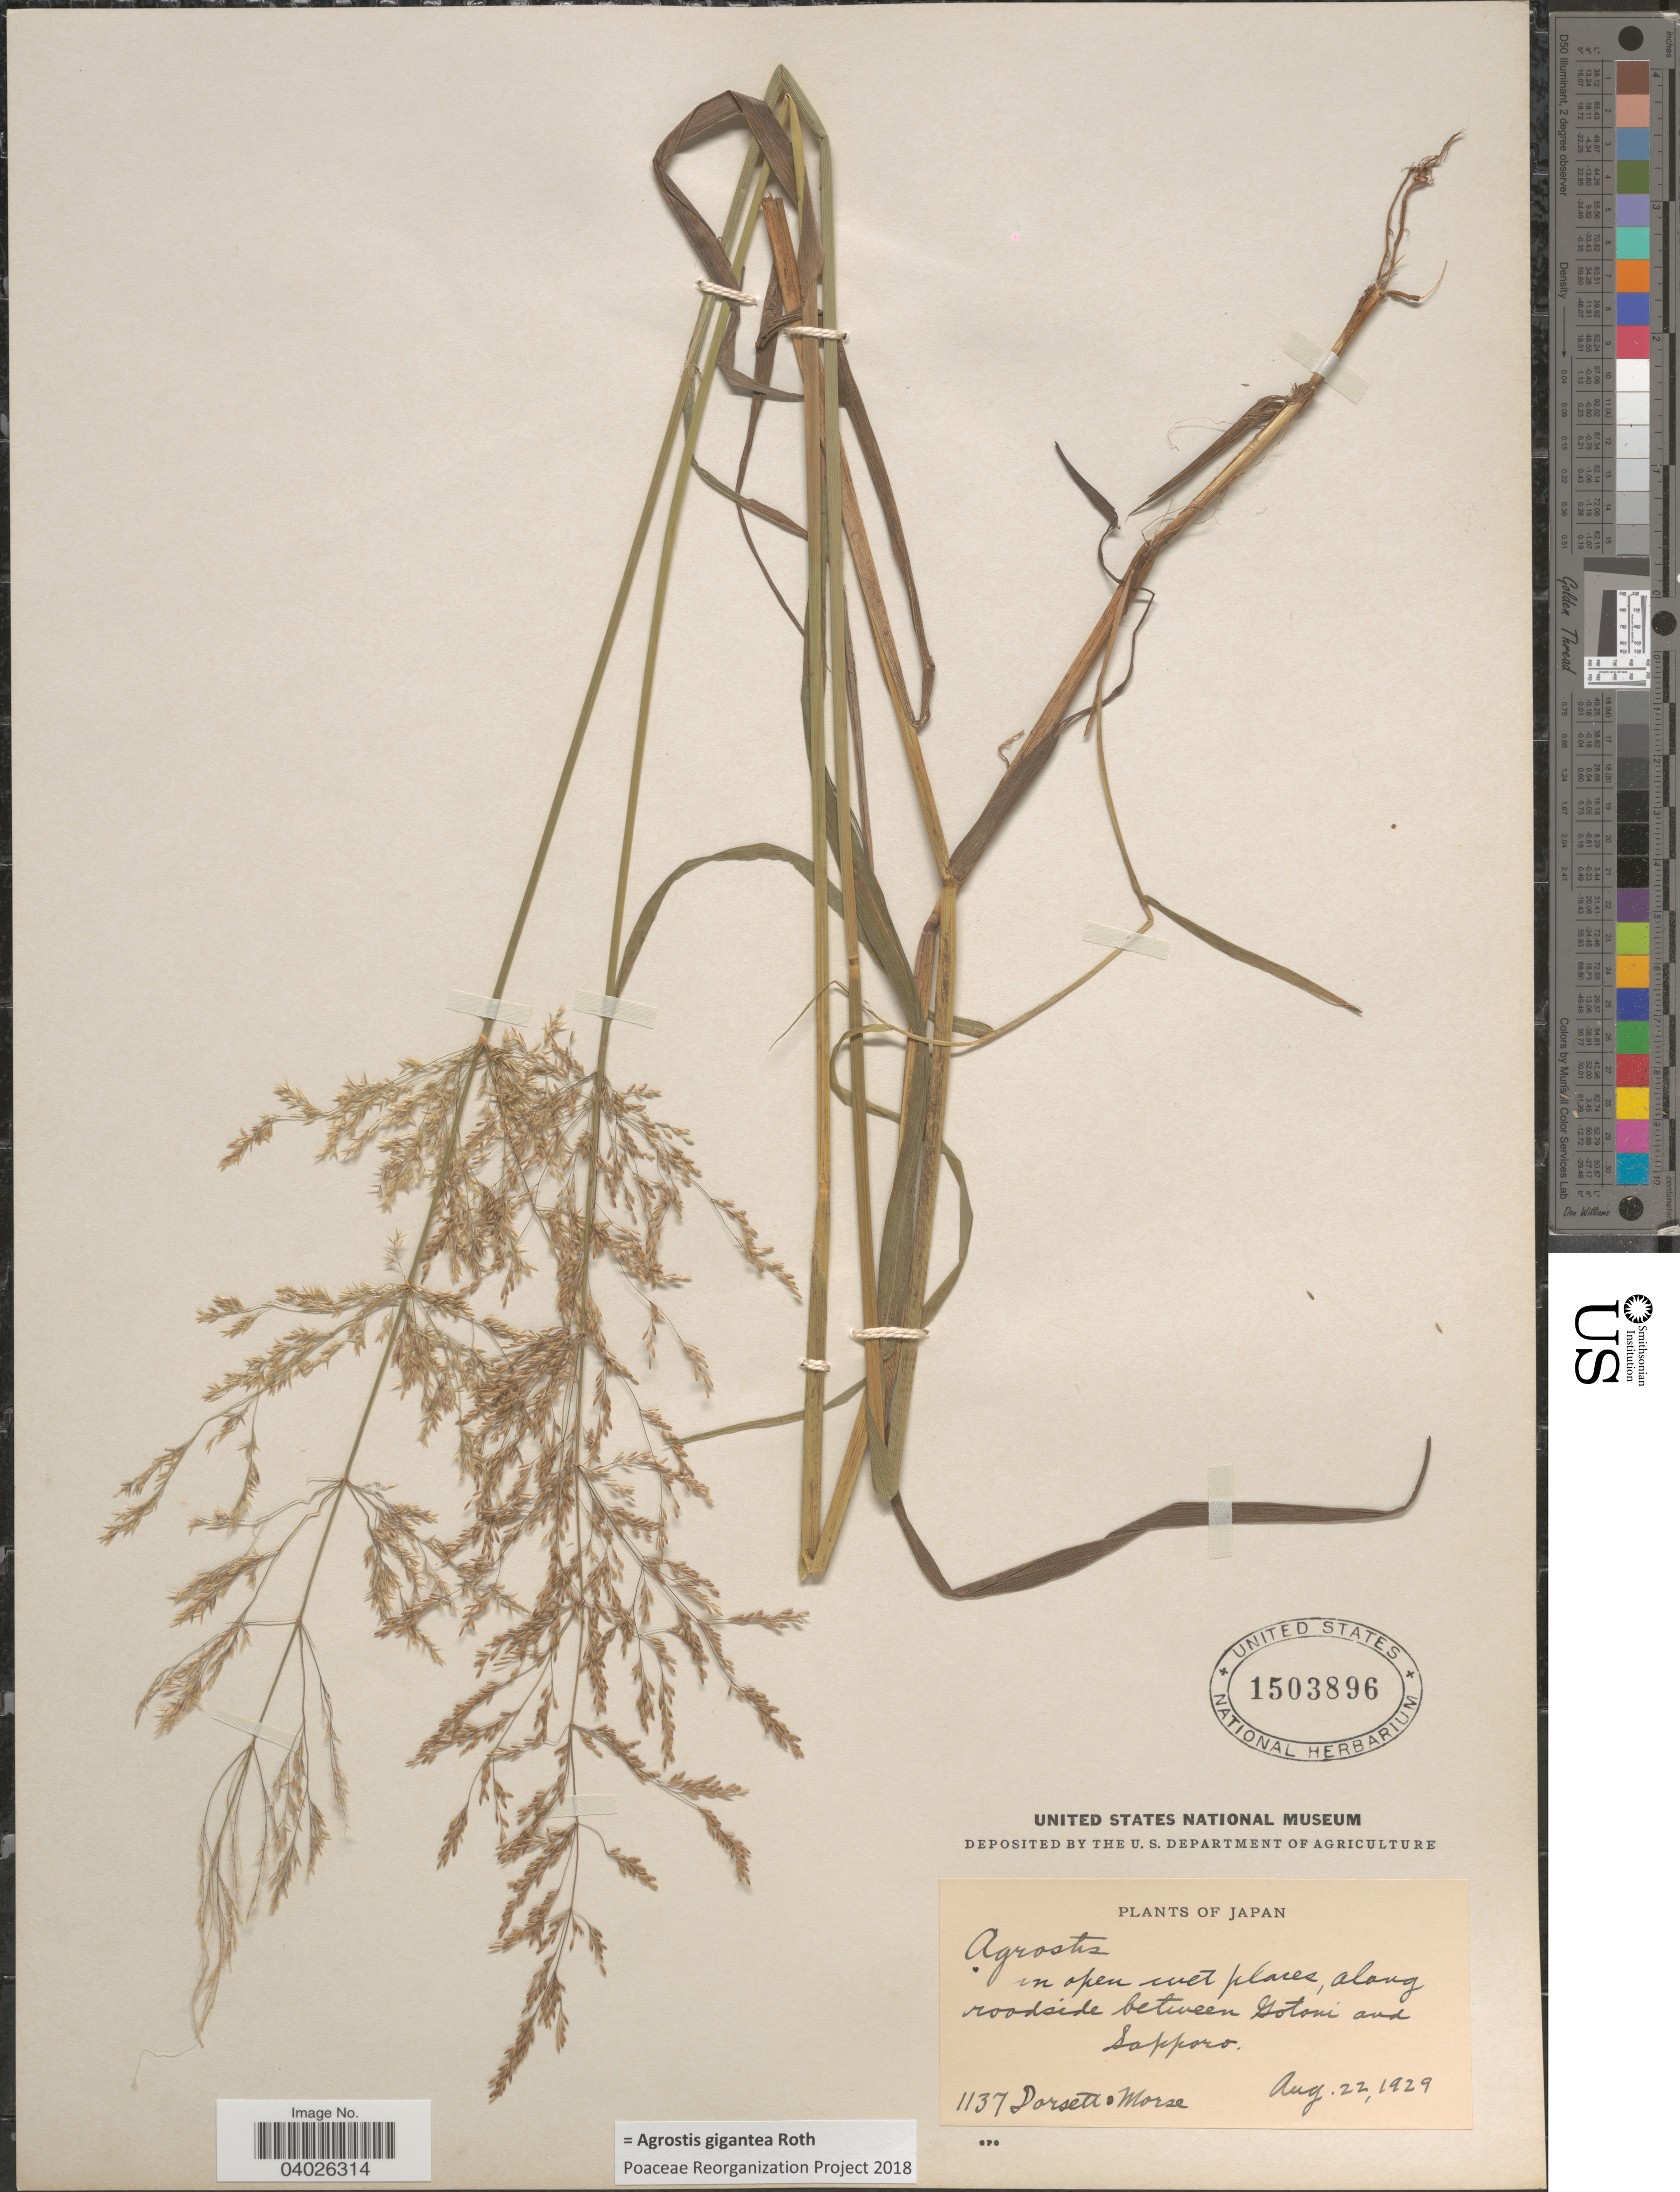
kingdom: Plantae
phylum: Tracheophyta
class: Liliopsida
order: Poales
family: Poaceae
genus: Agrostis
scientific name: Agrostis gigantea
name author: Roth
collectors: -- Dorsett & -. Morse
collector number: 1137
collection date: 1927-08-22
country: Japan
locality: In open wet places, along roadside between Gotoni and Sapporo.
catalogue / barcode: US 1503896